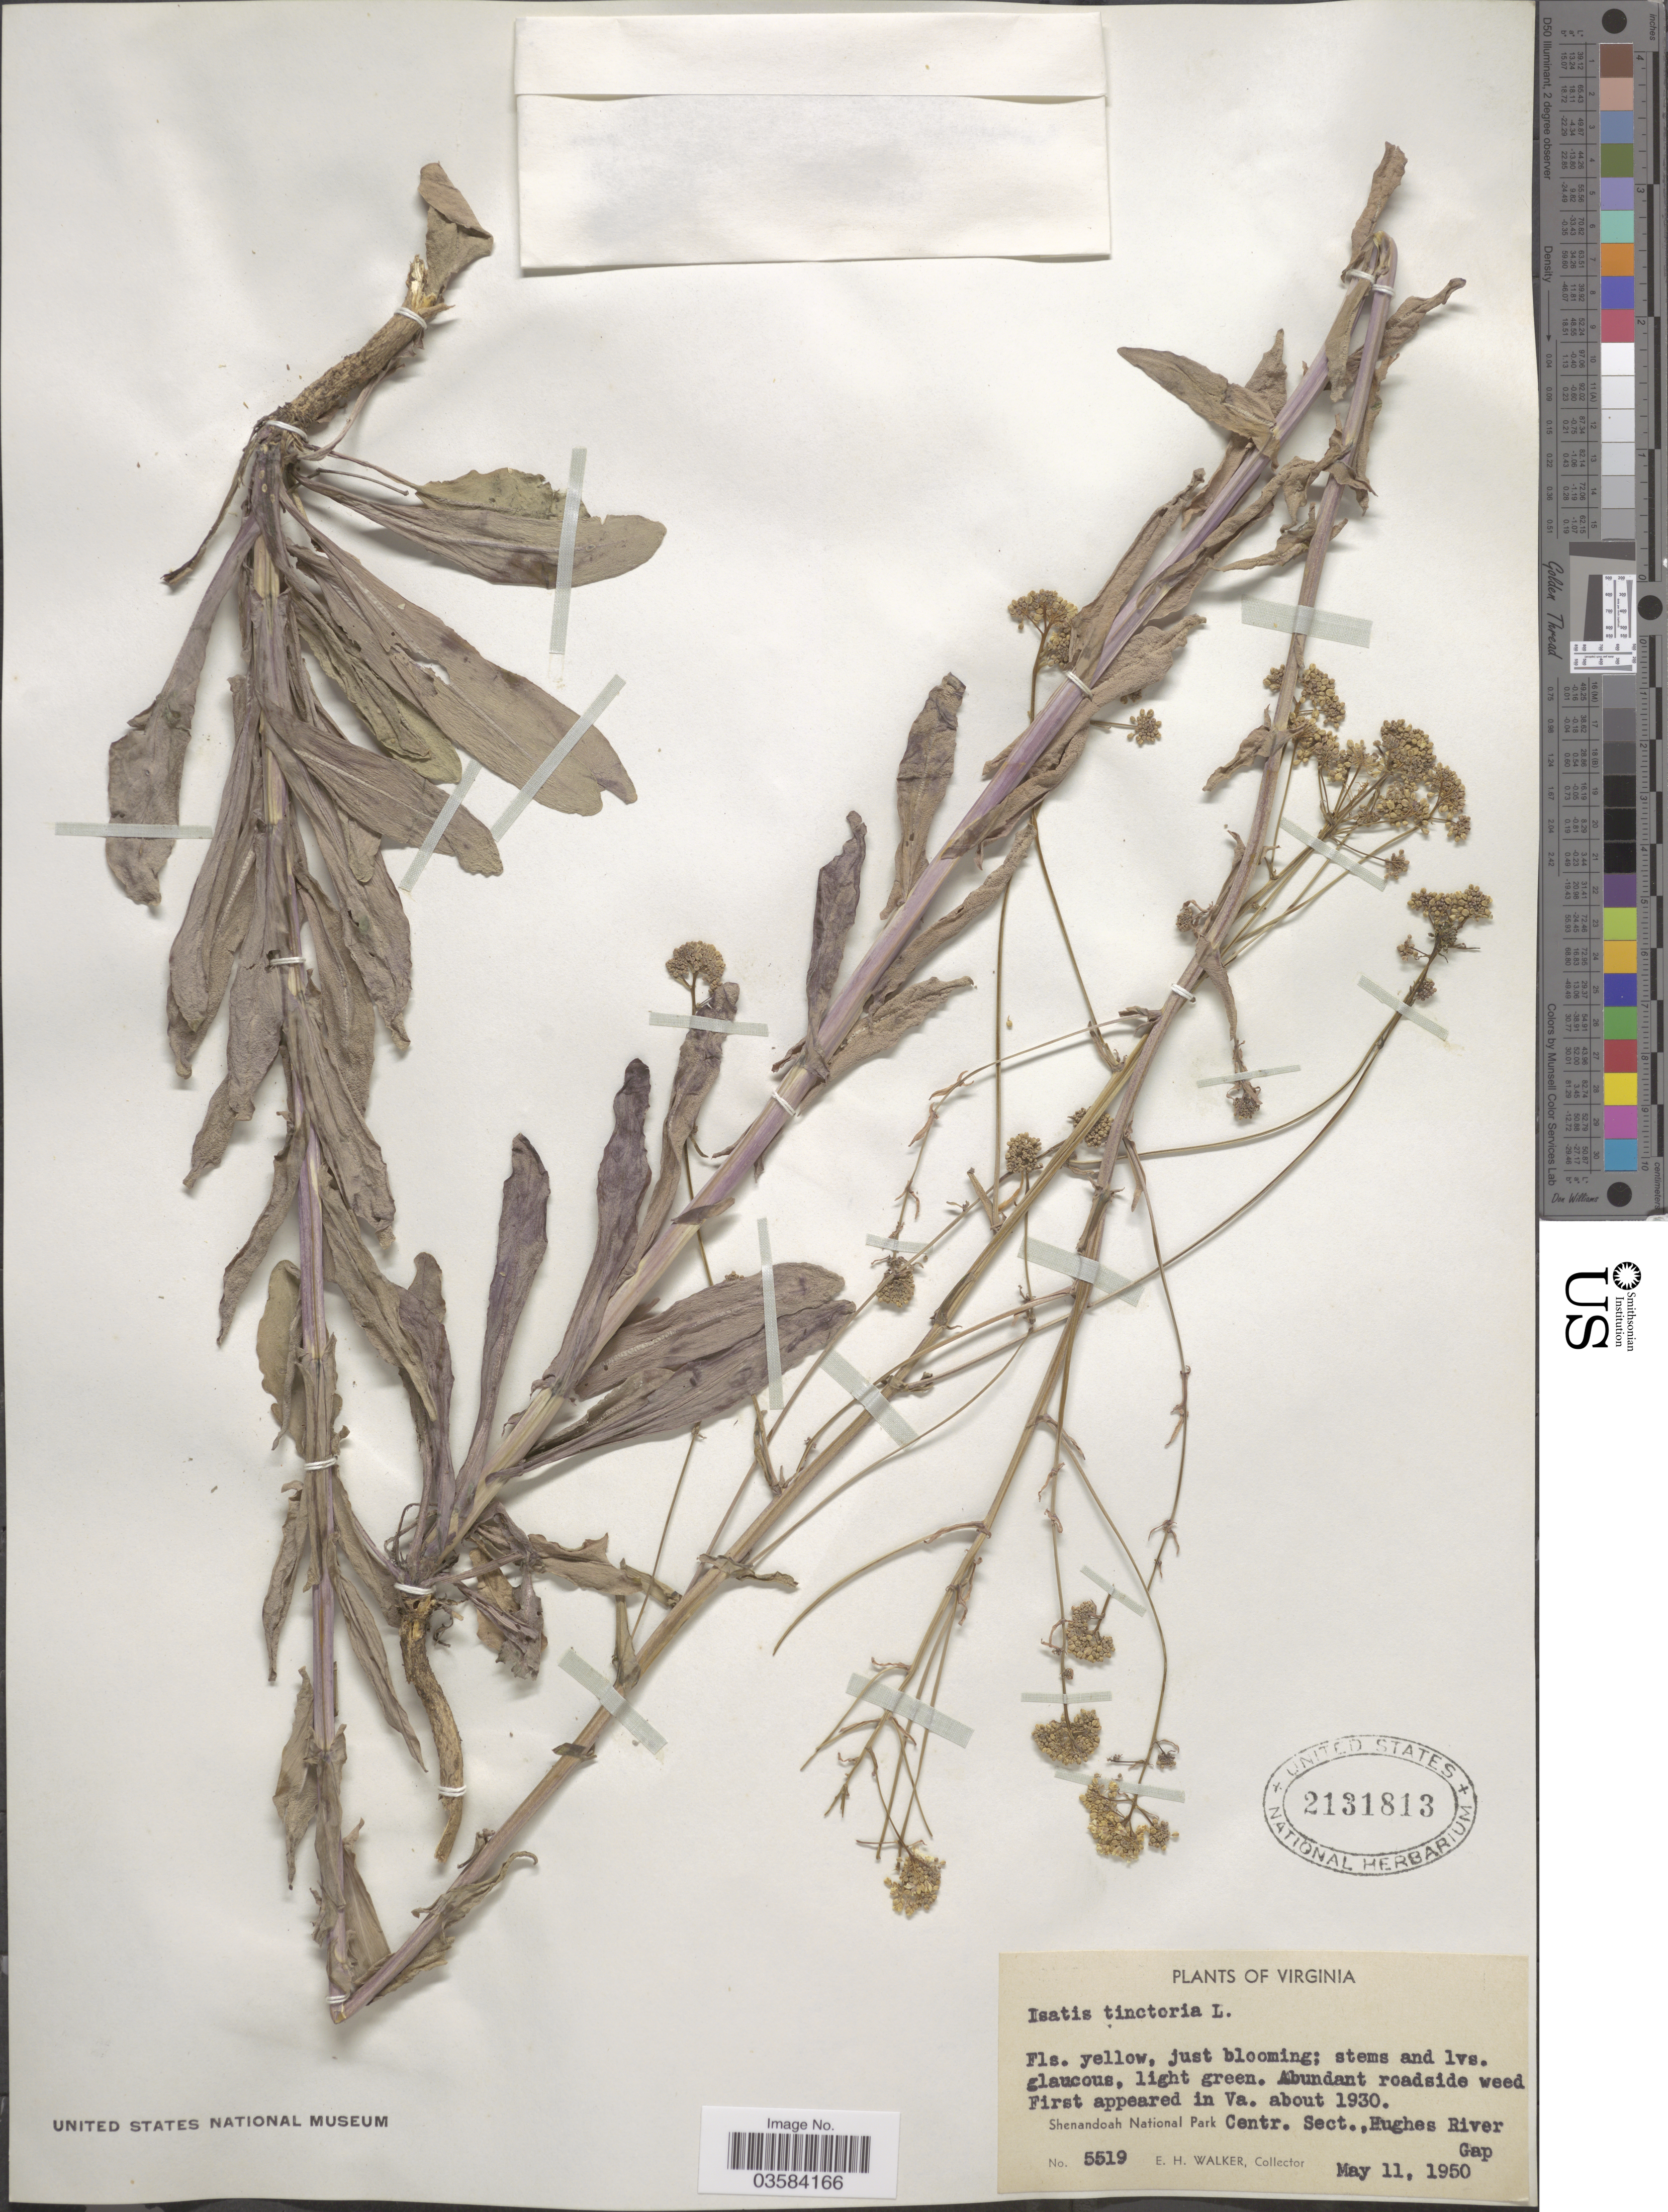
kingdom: Plantae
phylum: Tracheophyta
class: Magnoliopsida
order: Brassicales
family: Brassicaceae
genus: Isatis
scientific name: Isatis tinctoria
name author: L.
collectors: E. H. Walker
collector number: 5519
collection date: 1950-05-11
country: United States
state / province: Virginia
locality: Shenandoah National Park Centr. Sect., Hughes River Gap.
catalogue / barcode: US 2131813